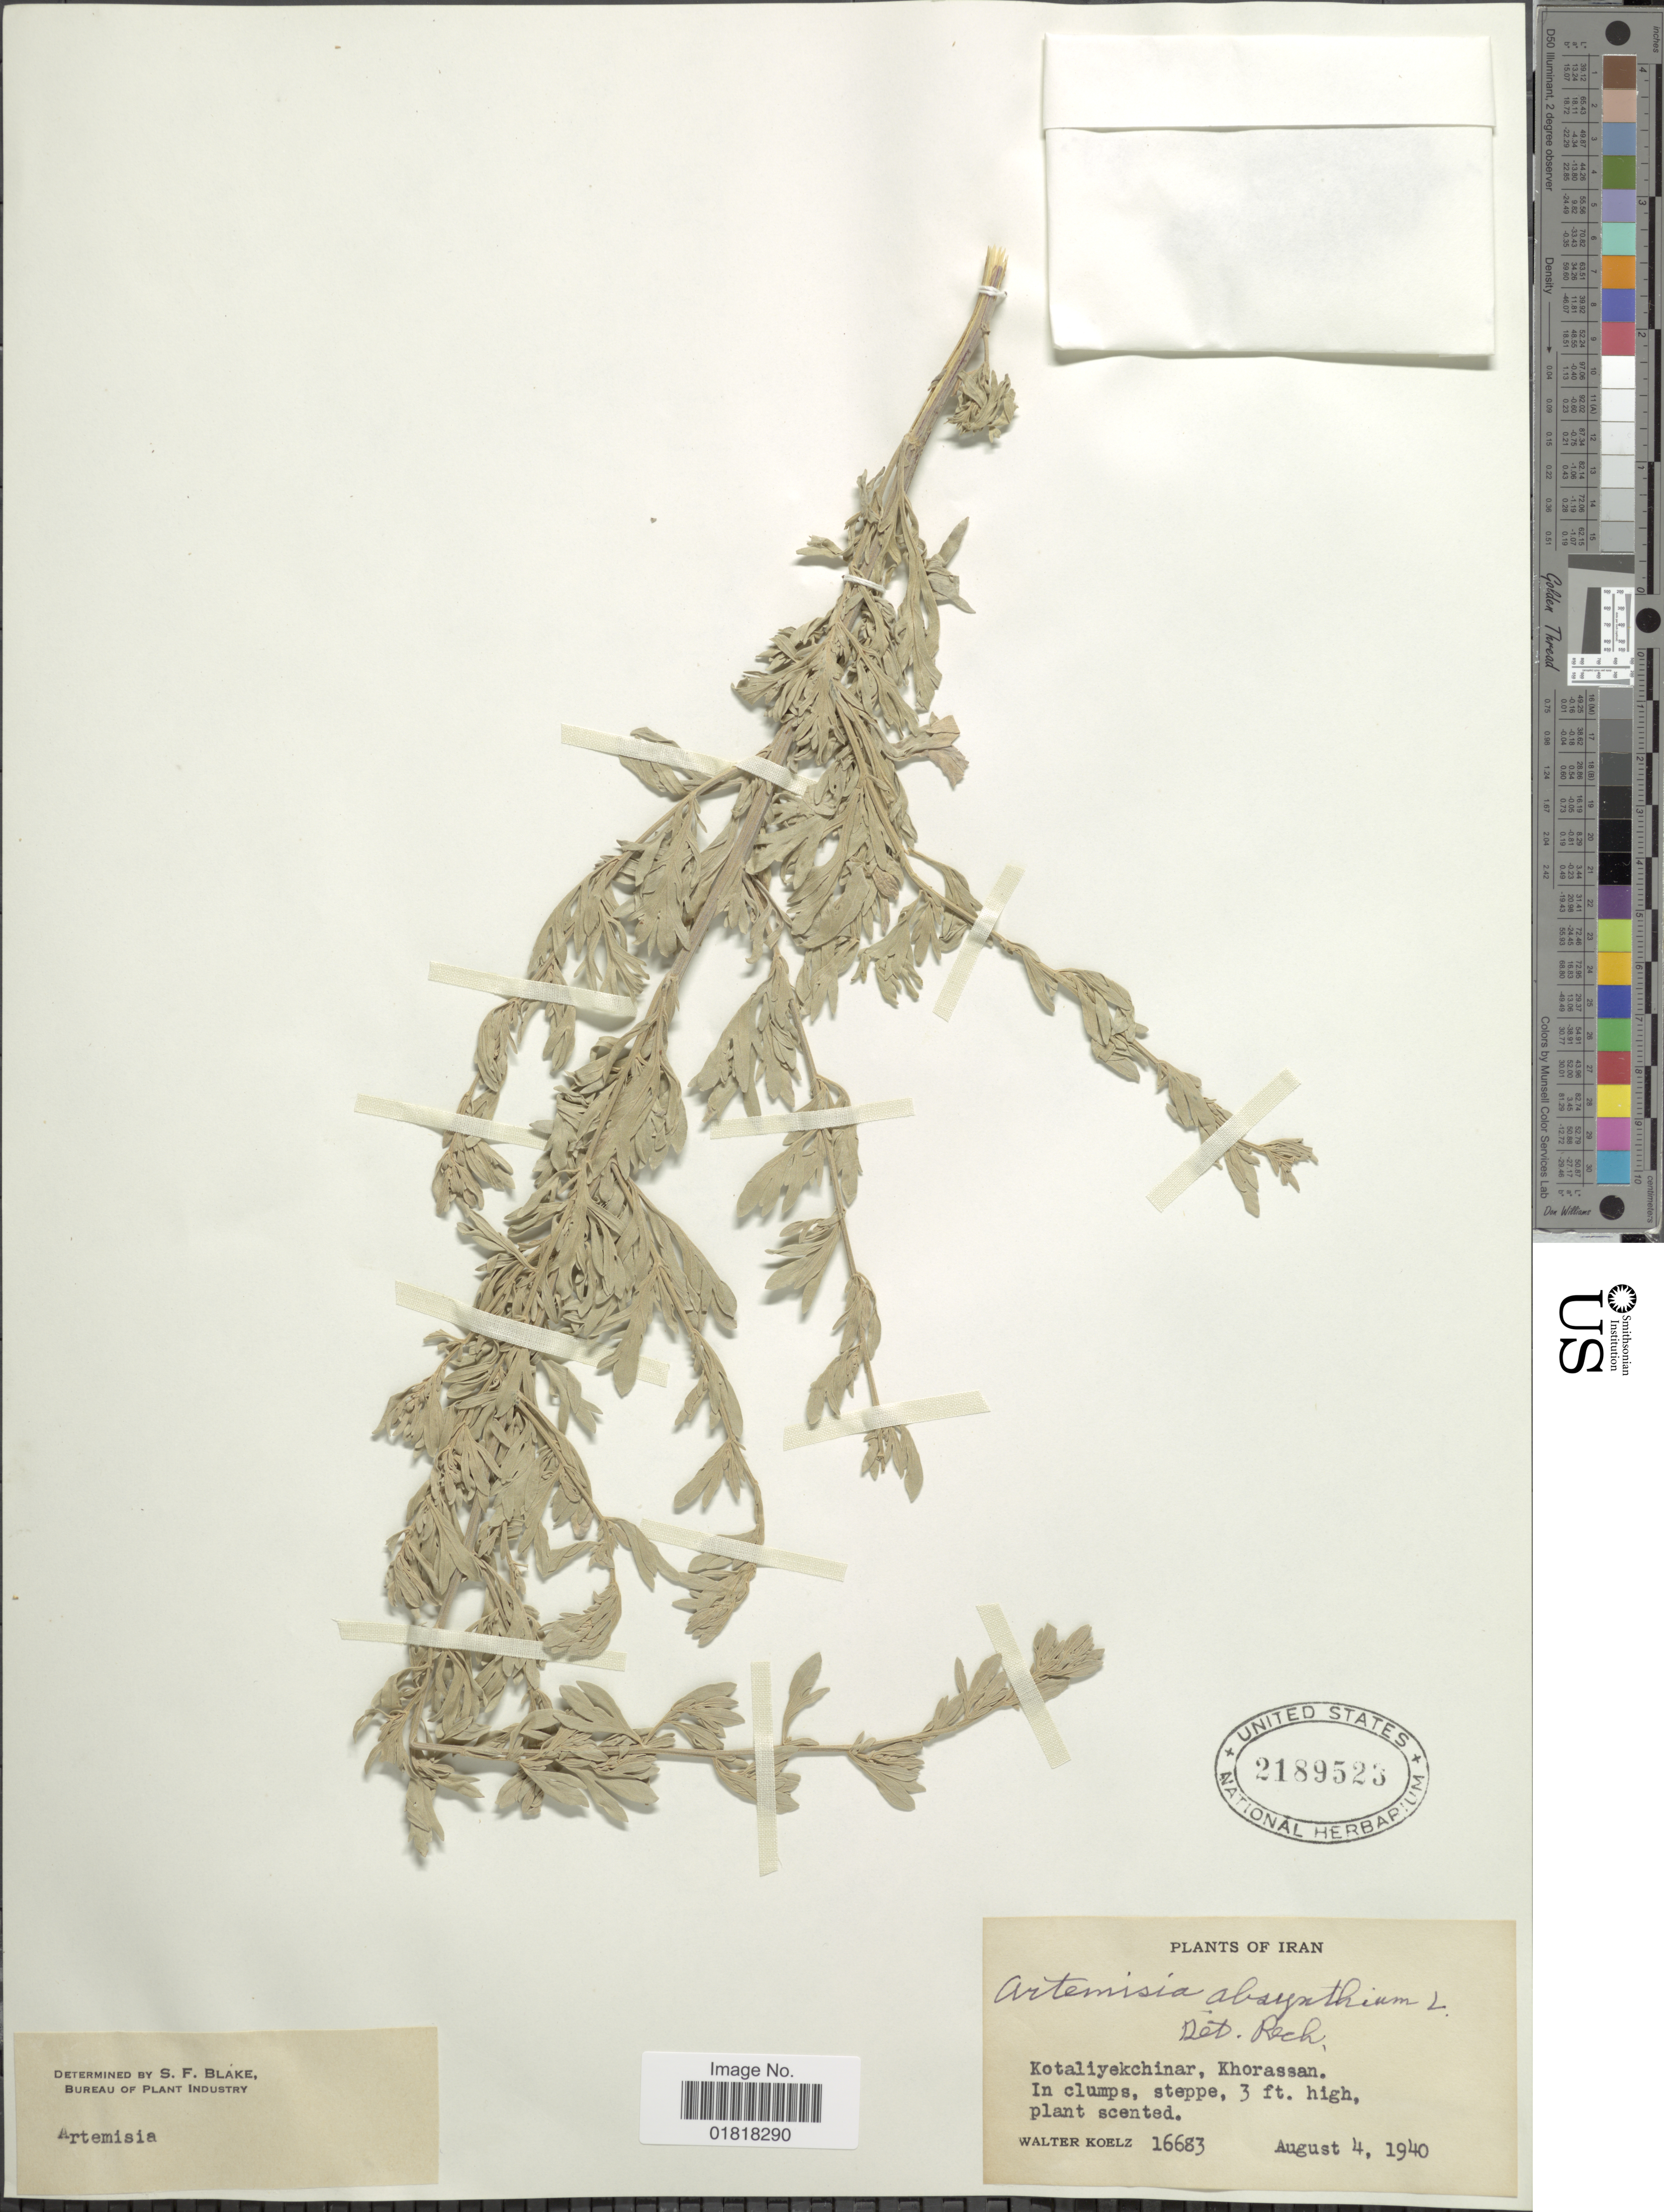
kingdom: Plantae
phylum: Tracheophyta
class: Magnoliopsida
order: Asterales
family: Asteraceae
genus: Artemisia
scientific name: Artemisia absinthium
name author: L.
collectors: W. N. Koelz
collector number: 16683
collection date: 1940-08-04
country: Iran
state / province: Khorasan [obsolete]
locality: Kotaliyekchinar, Khorassan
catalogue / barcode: US 2189523